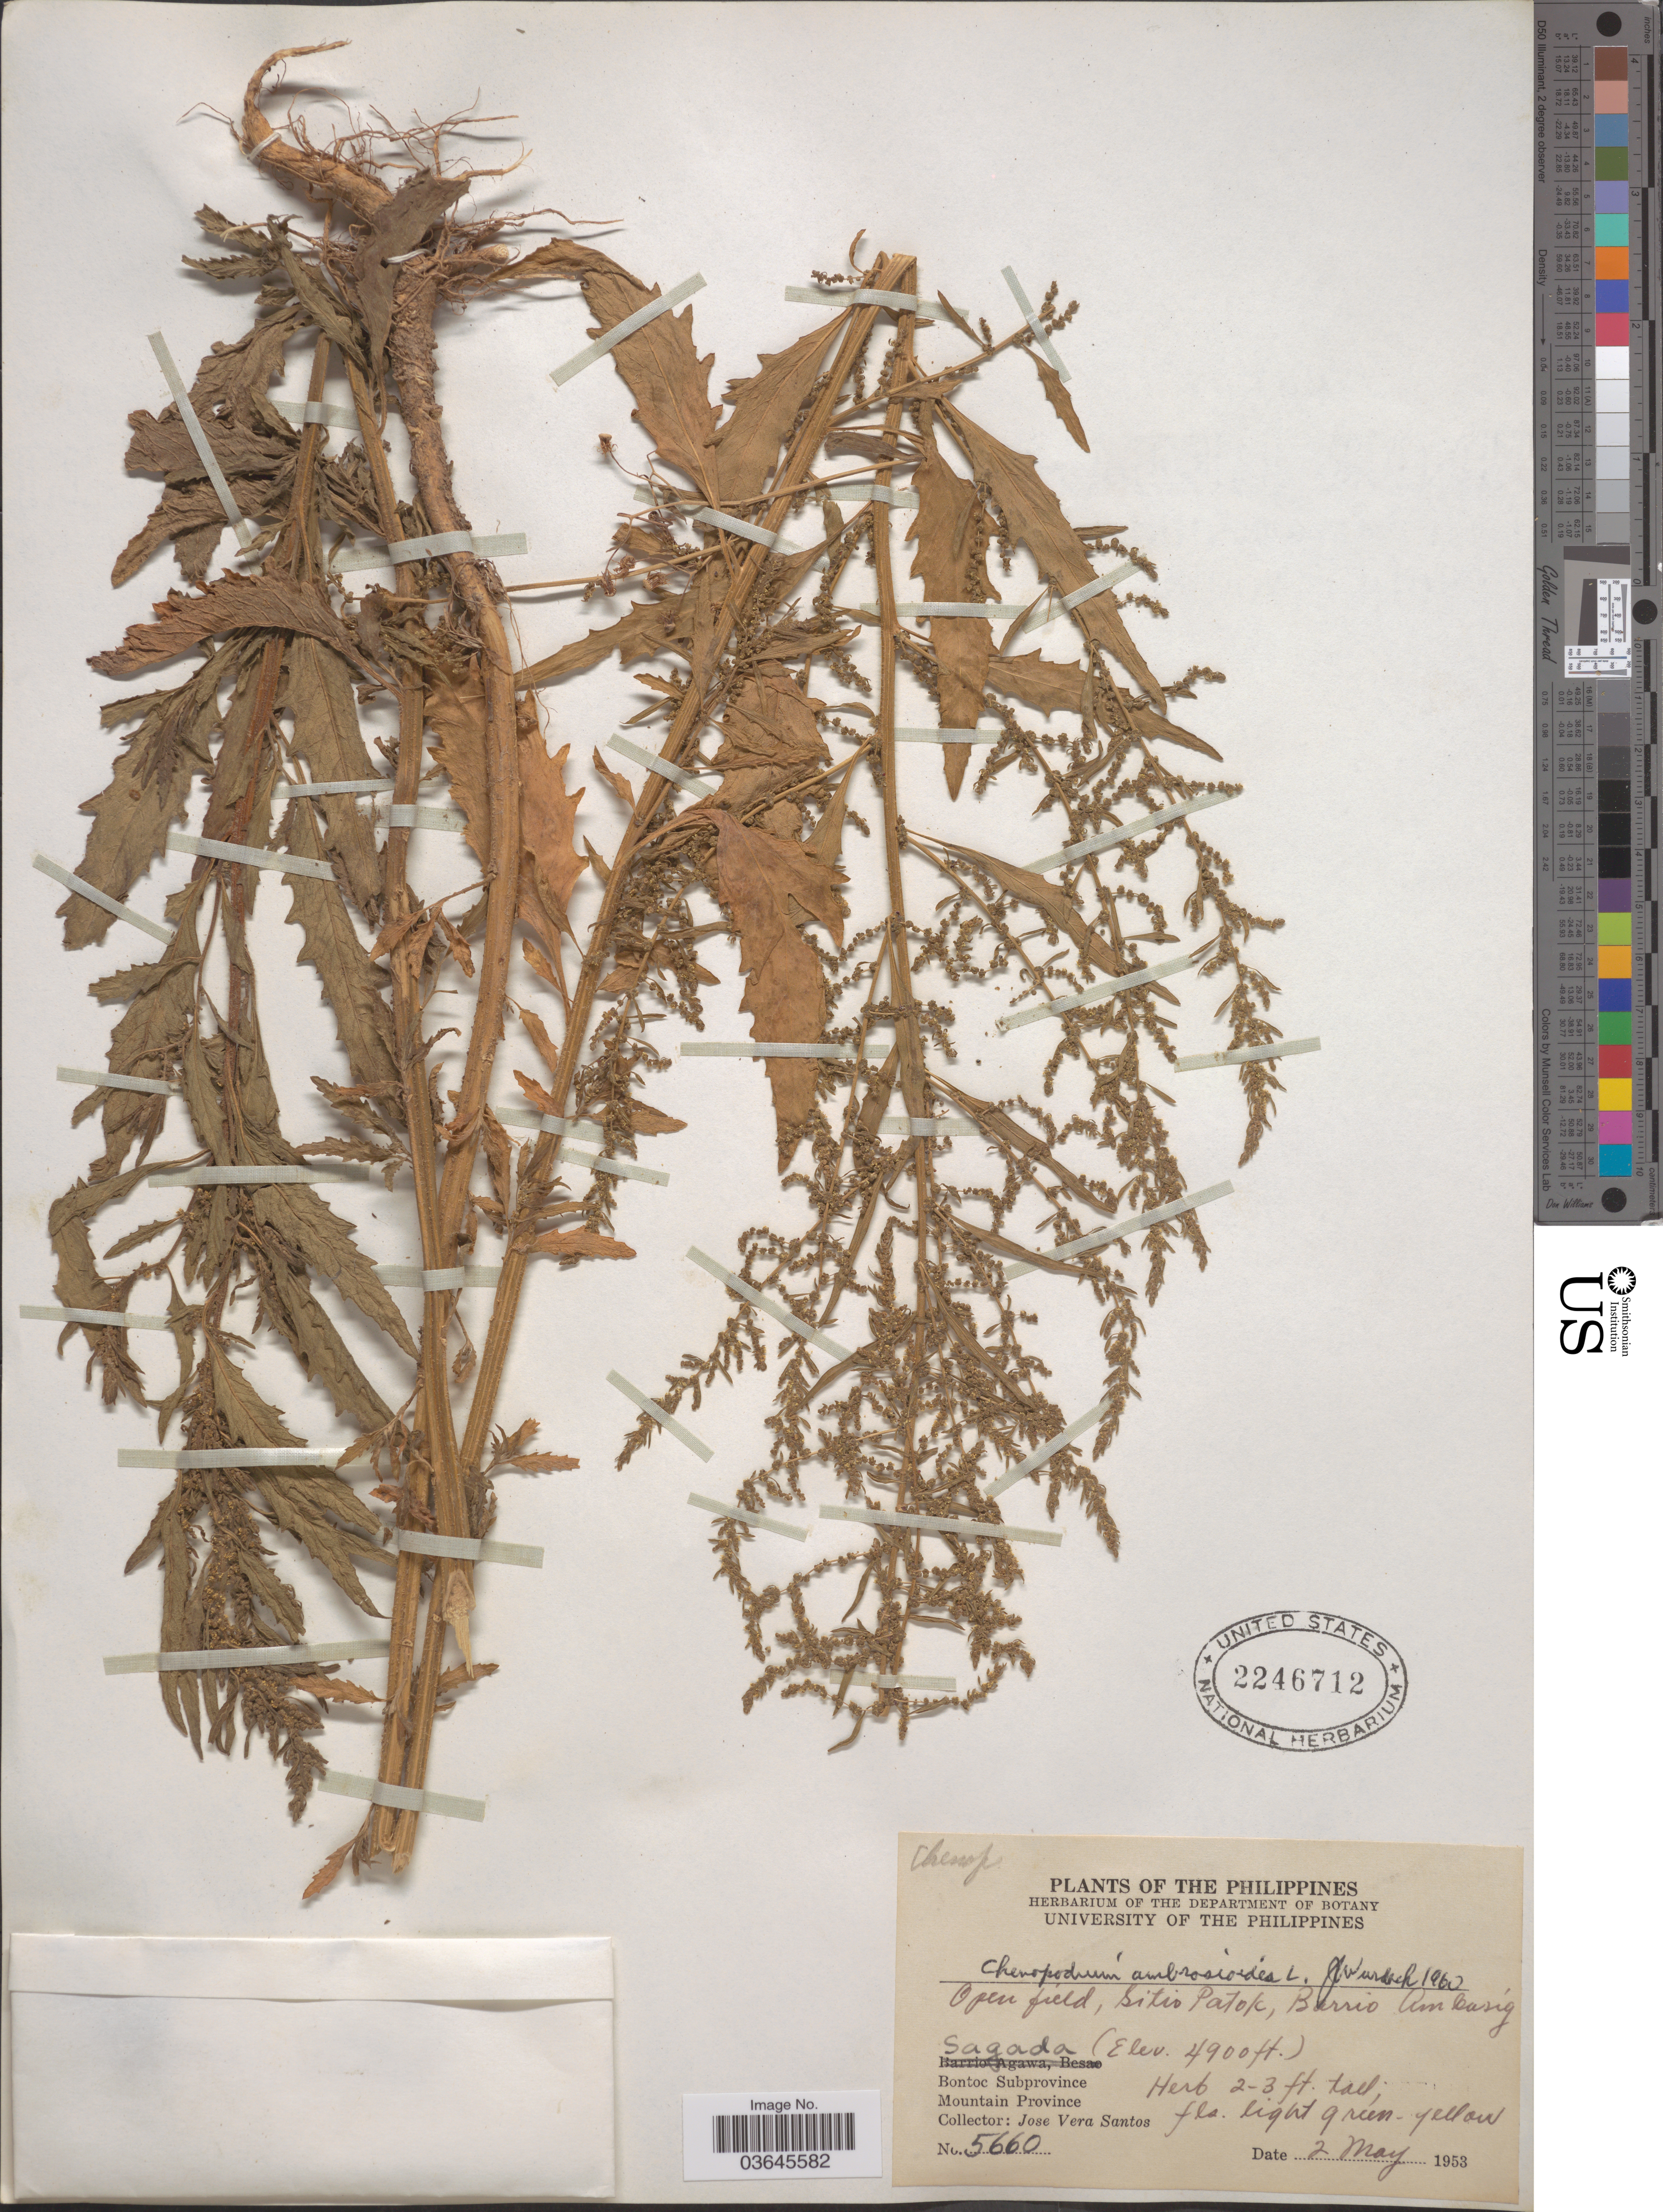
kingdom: Plantae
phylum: Tracheophyta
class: Magnoliopsida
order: Caryophyllales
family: Amaranthaceae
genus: Chenopodium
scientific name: Chenopodium ambrosioides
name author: L.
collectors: J. V. Santos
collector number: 5660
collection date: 1953-05-02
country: Philippines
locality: Sagada. Bontoc Subprovince, Mountain Province.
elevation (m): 1494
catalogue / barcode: US 2246712